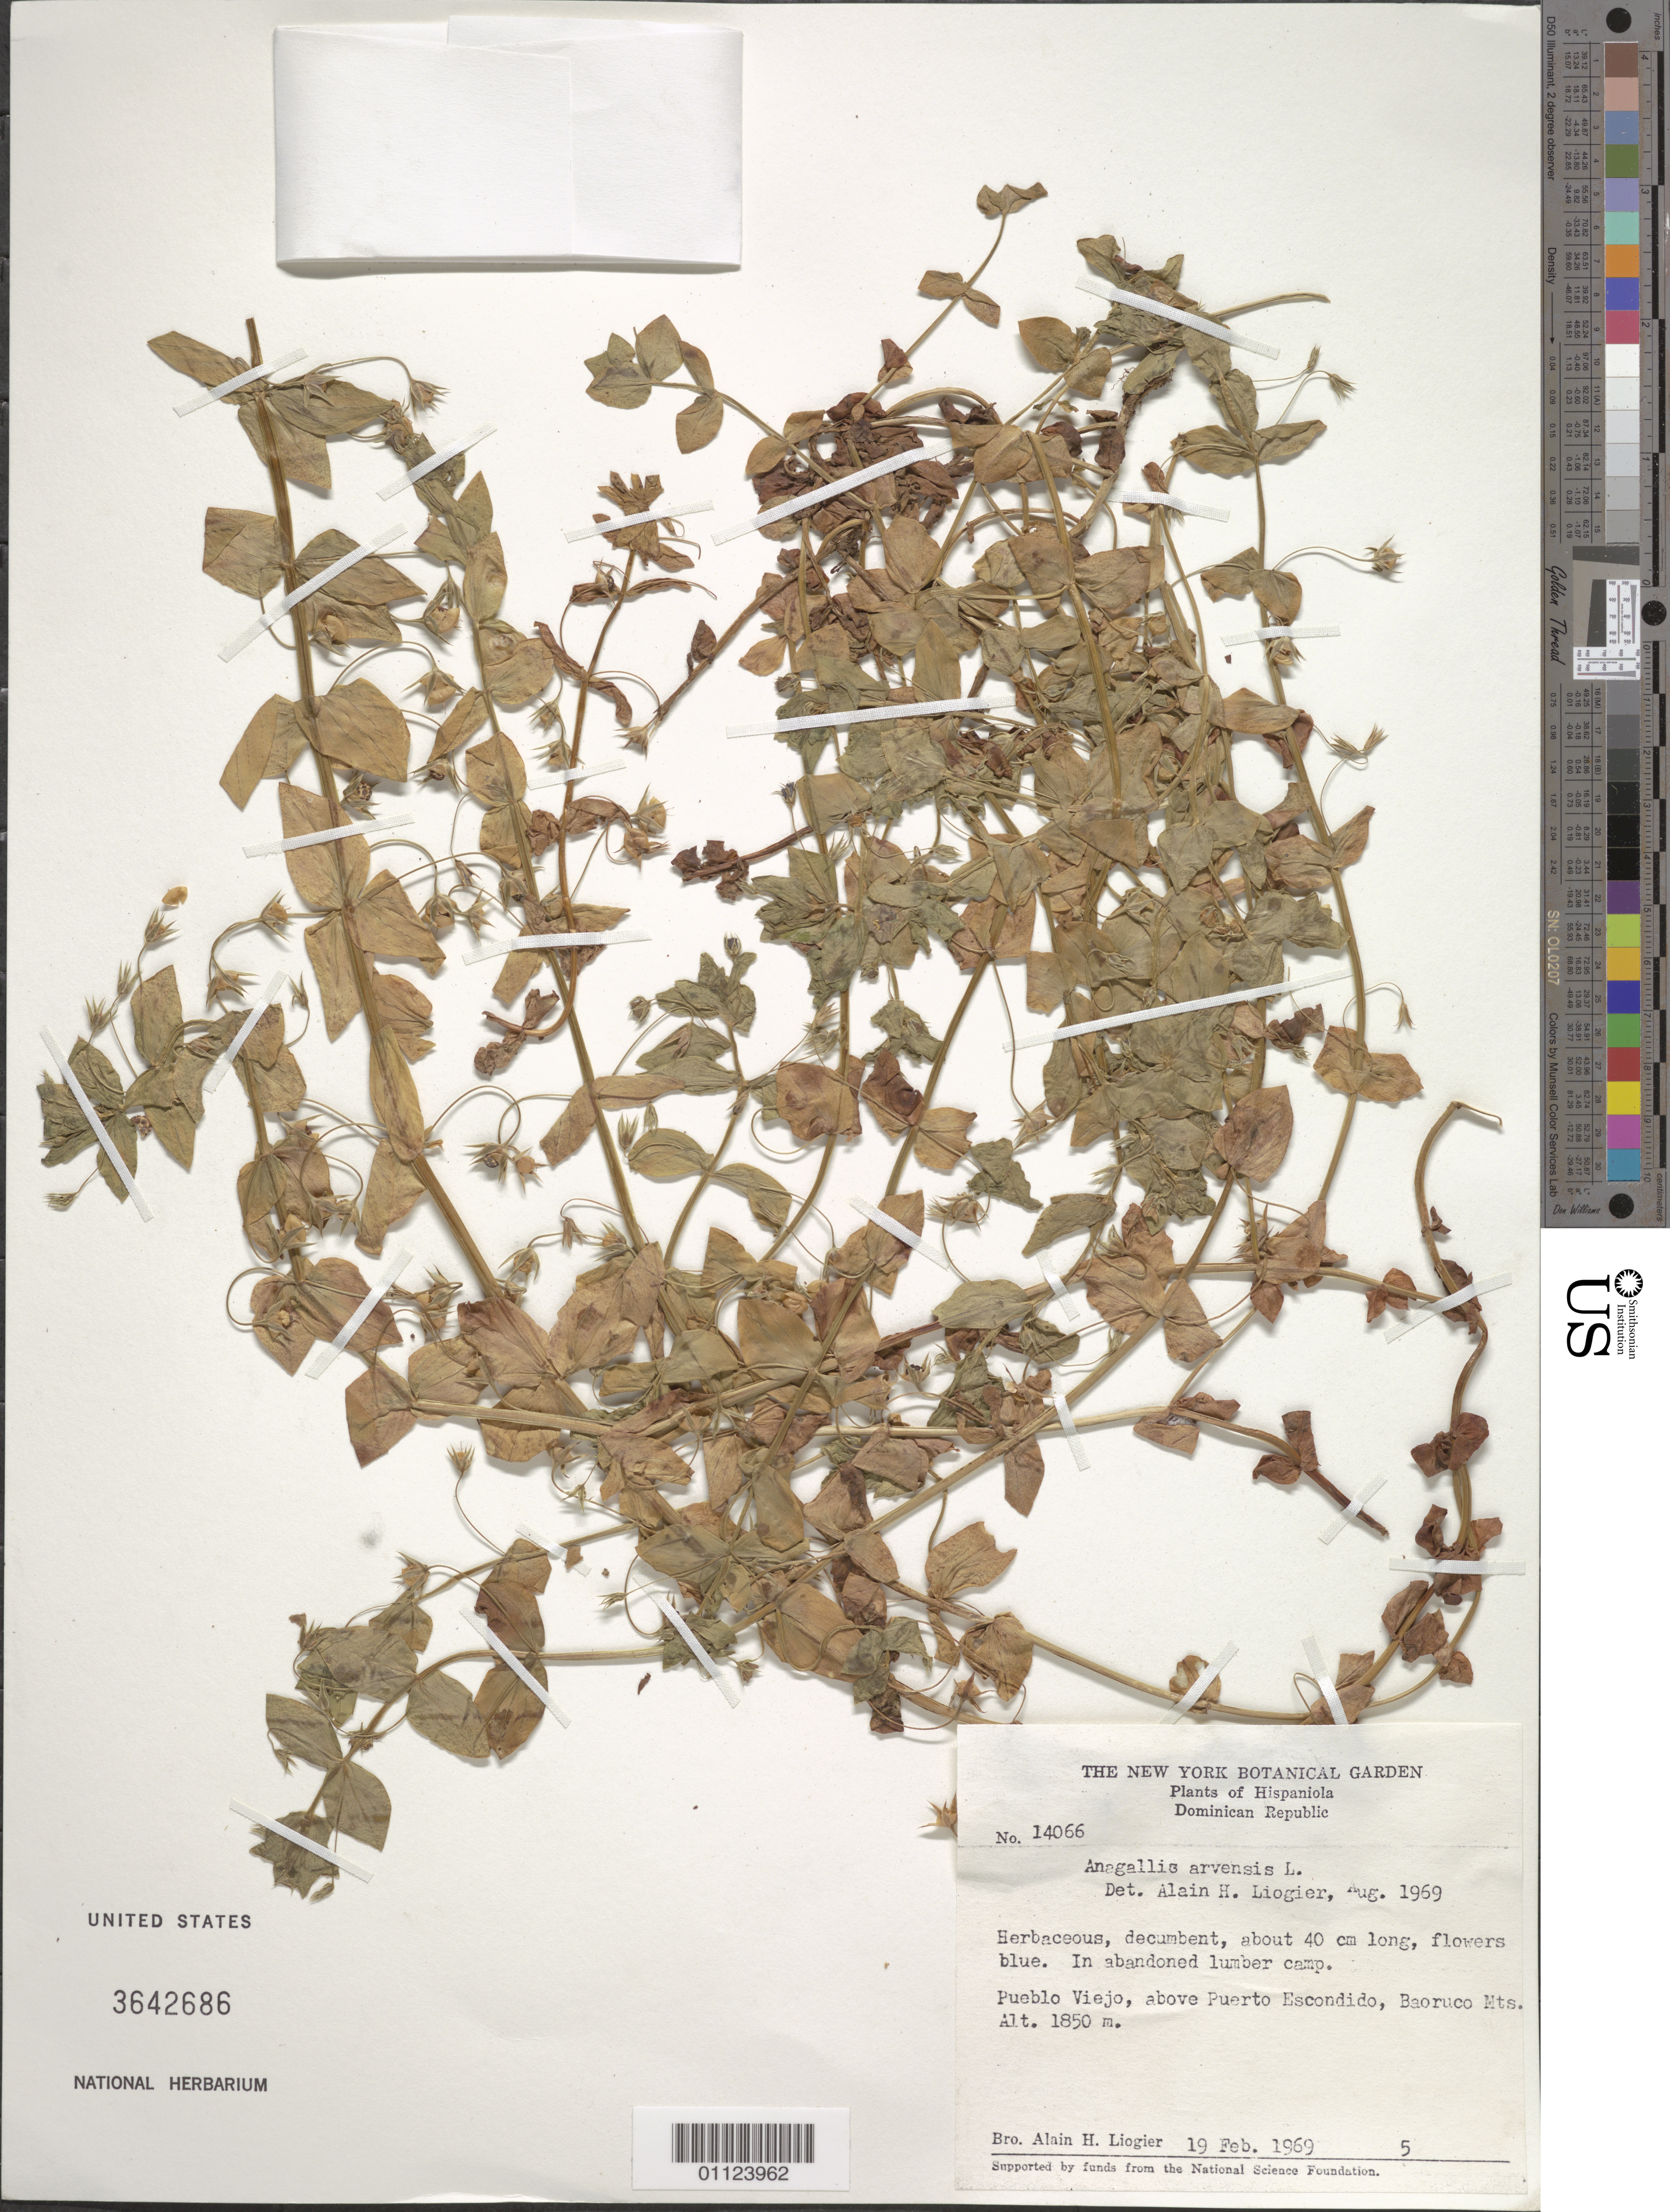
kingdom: Plantae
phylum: Tracheophyta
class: Magnoliopsida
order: Ericales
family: Primulaceae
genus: Anagallis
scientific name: Anagallis arvensis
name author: L.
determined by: Liogier, Alain H.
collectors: A. H. Liogier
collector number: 14066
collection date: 1969-02-19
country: Dominican Republic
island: Hispaniola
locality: Pueblo Viejo, above Puerto Escondido, Bahoruco Mts.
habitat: In abandoned lumber camp.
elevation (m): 1850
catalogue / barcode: US 3642686